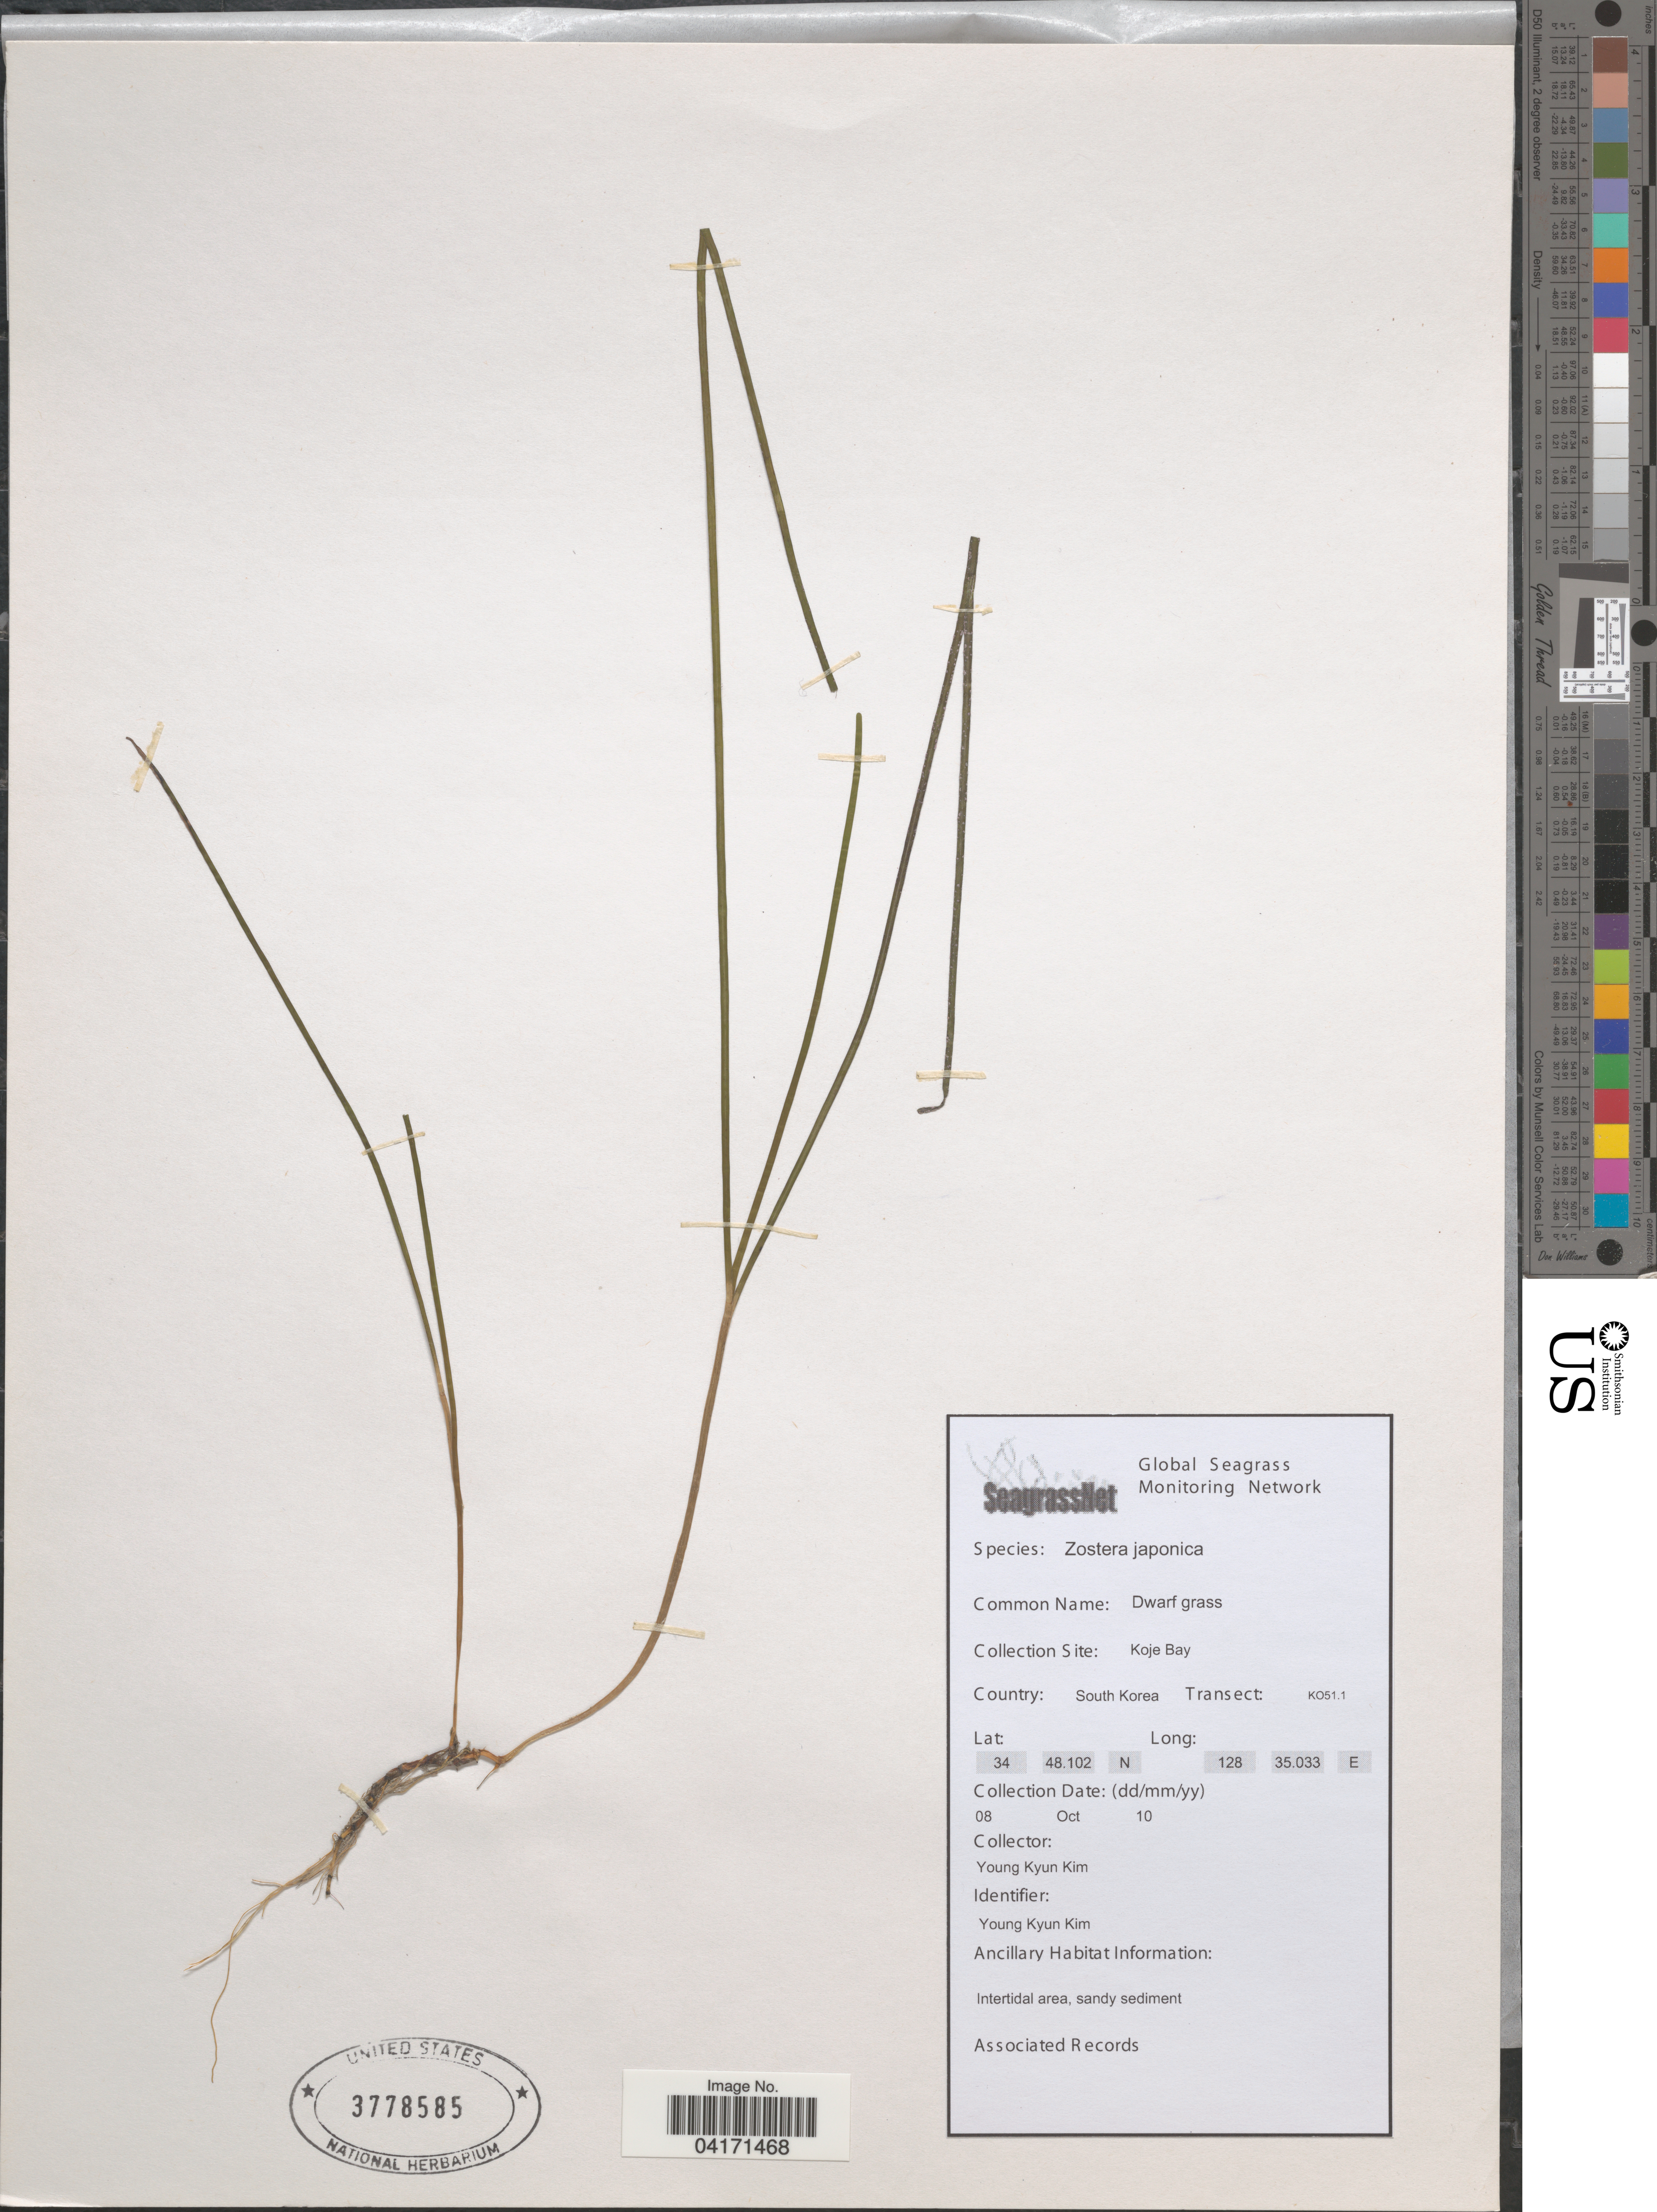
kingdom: Plantae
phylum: Tracheophyta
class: Liliopsida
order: Alismatales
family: Zosteraceae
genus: Zostera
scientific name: Zostera japonica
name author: Asch. & Graebn.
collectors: Y. Kim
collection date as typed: Transcribed d/m/y: 8/10/10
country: South Korea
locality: Koje Bay. Transect: KO51.1.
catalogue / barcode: US 3778585